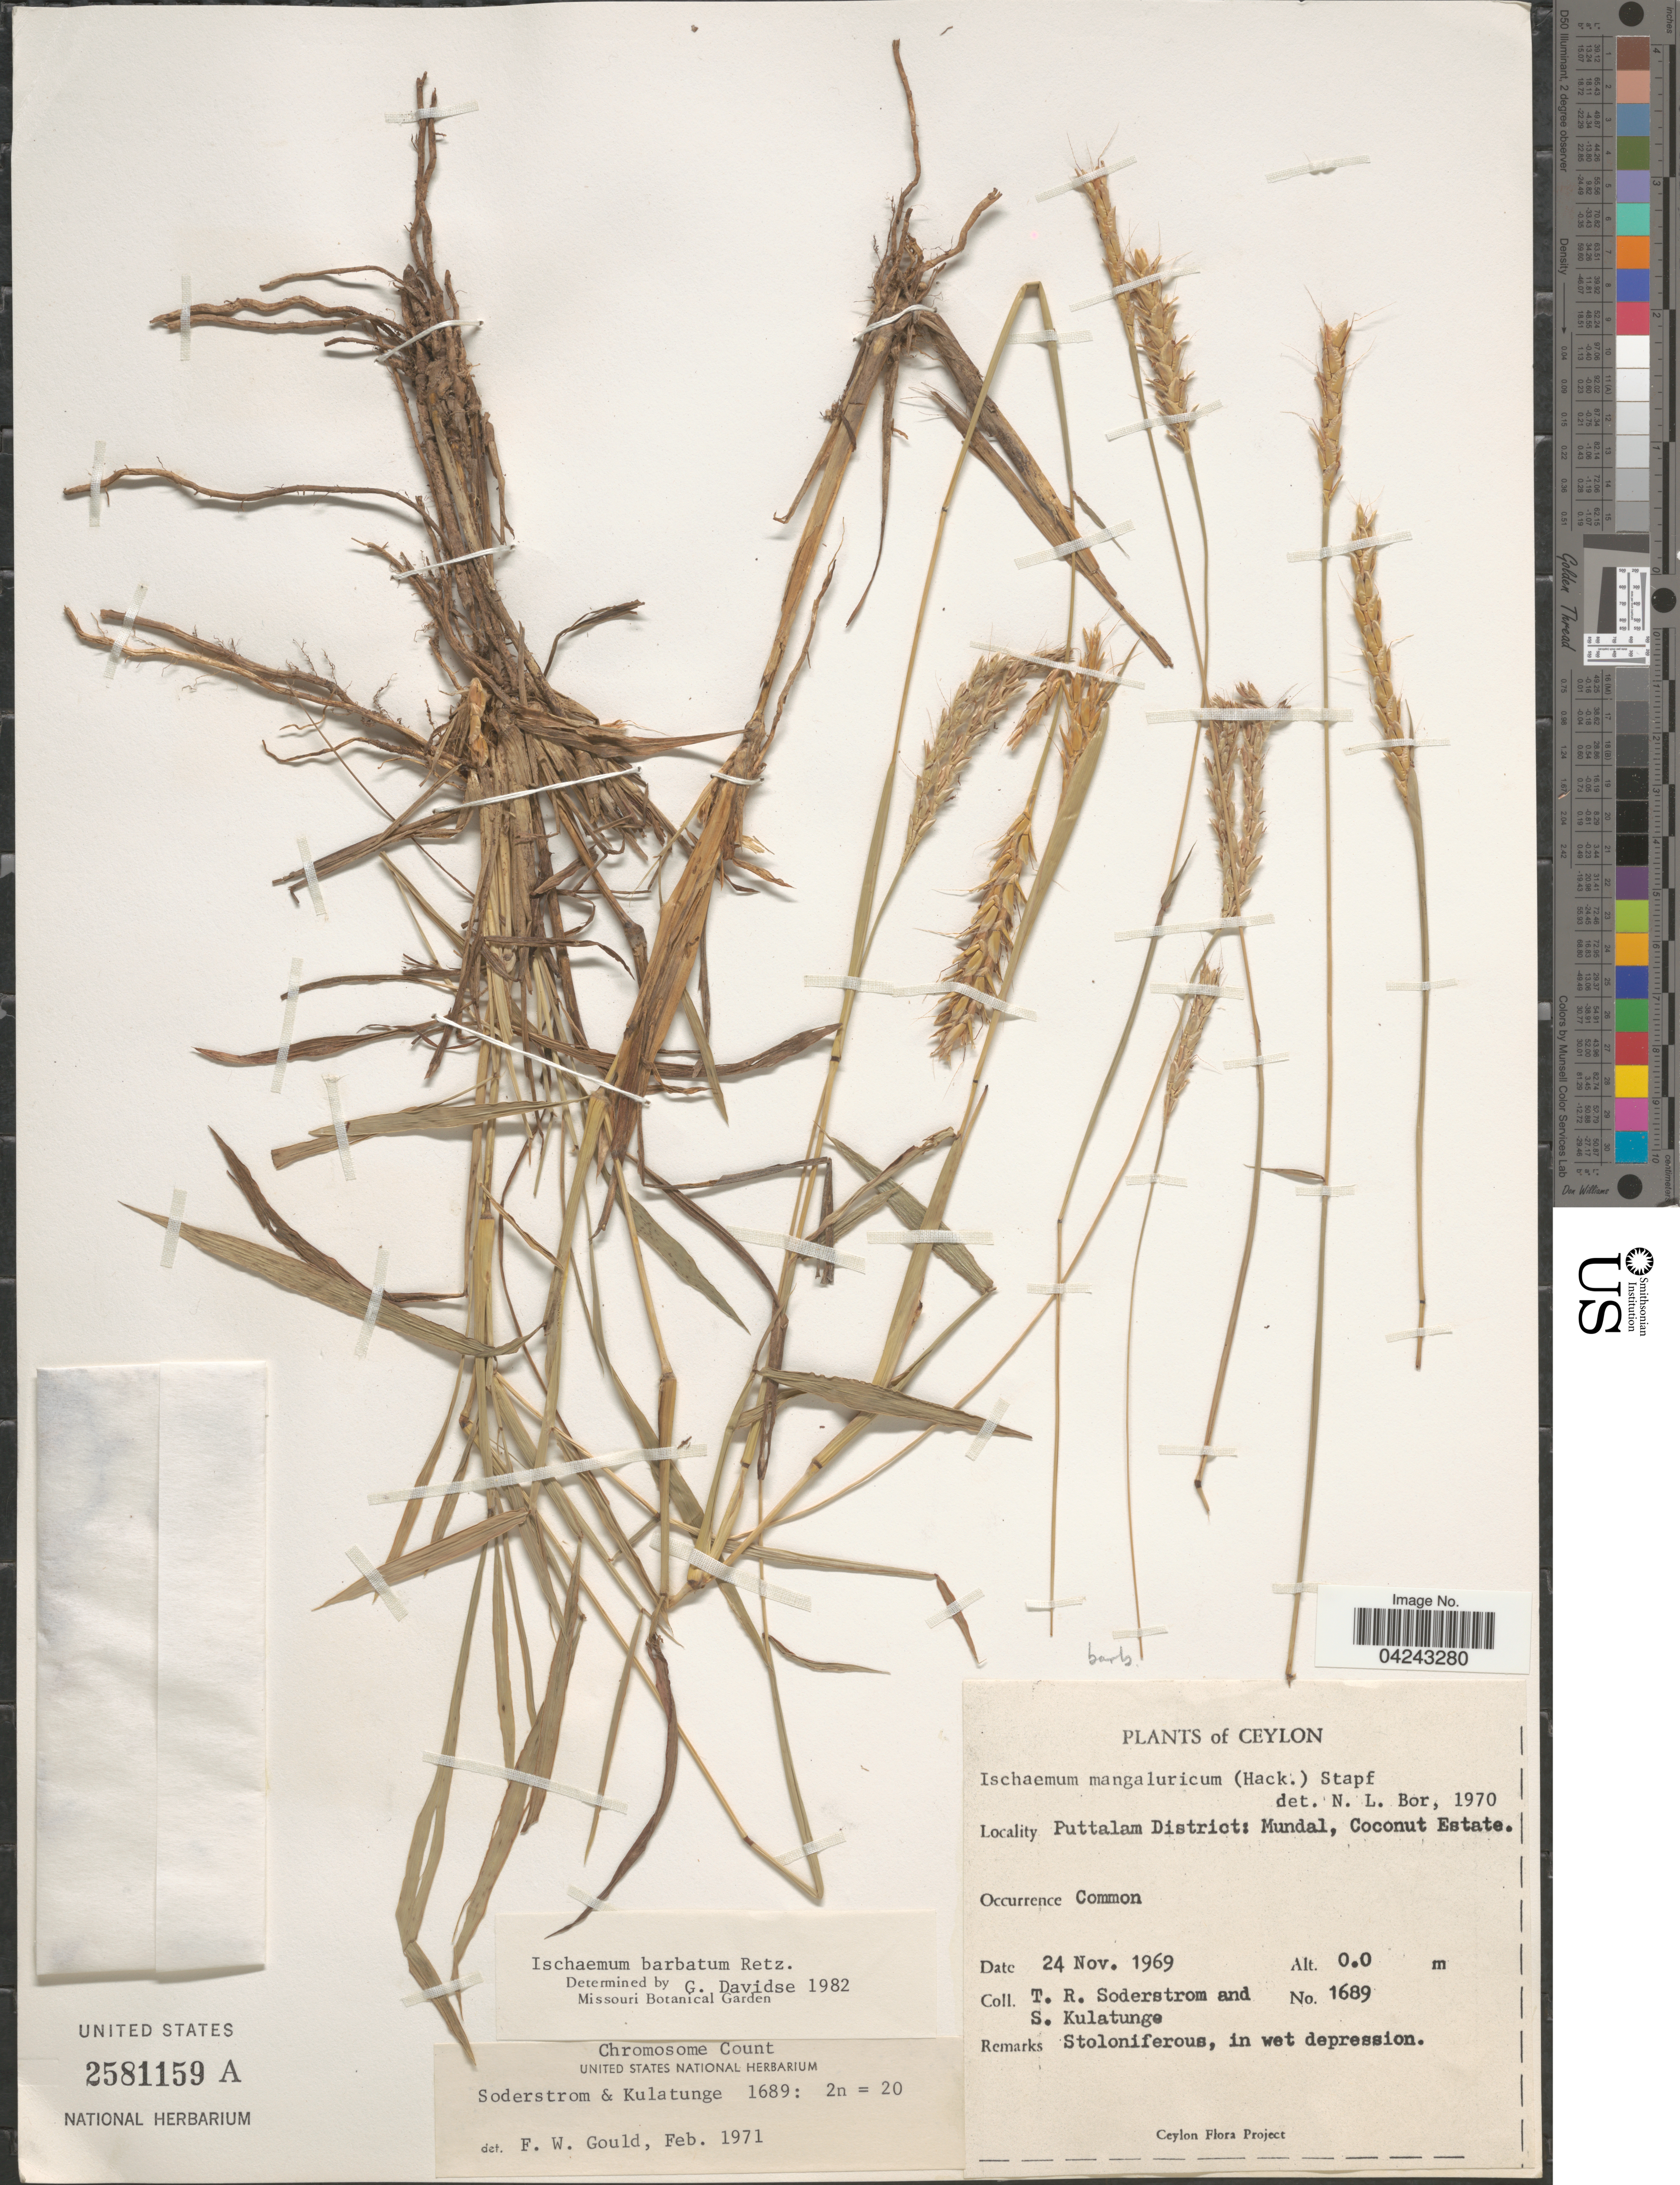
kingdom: Plantae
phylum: Tracheophyta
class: Liliopsida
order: Poales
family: Poaceae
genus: Ischaemum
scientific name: Ischaemum barbatum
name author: Blume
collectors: T. R. Soderstrom & S. Kulatunge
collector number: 1689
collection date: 1969-11-24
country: Sri Lanka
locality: Ceylon. Puttalam District: Mundal, Coconut Estate.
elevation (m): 0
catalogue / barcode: US 2581159A